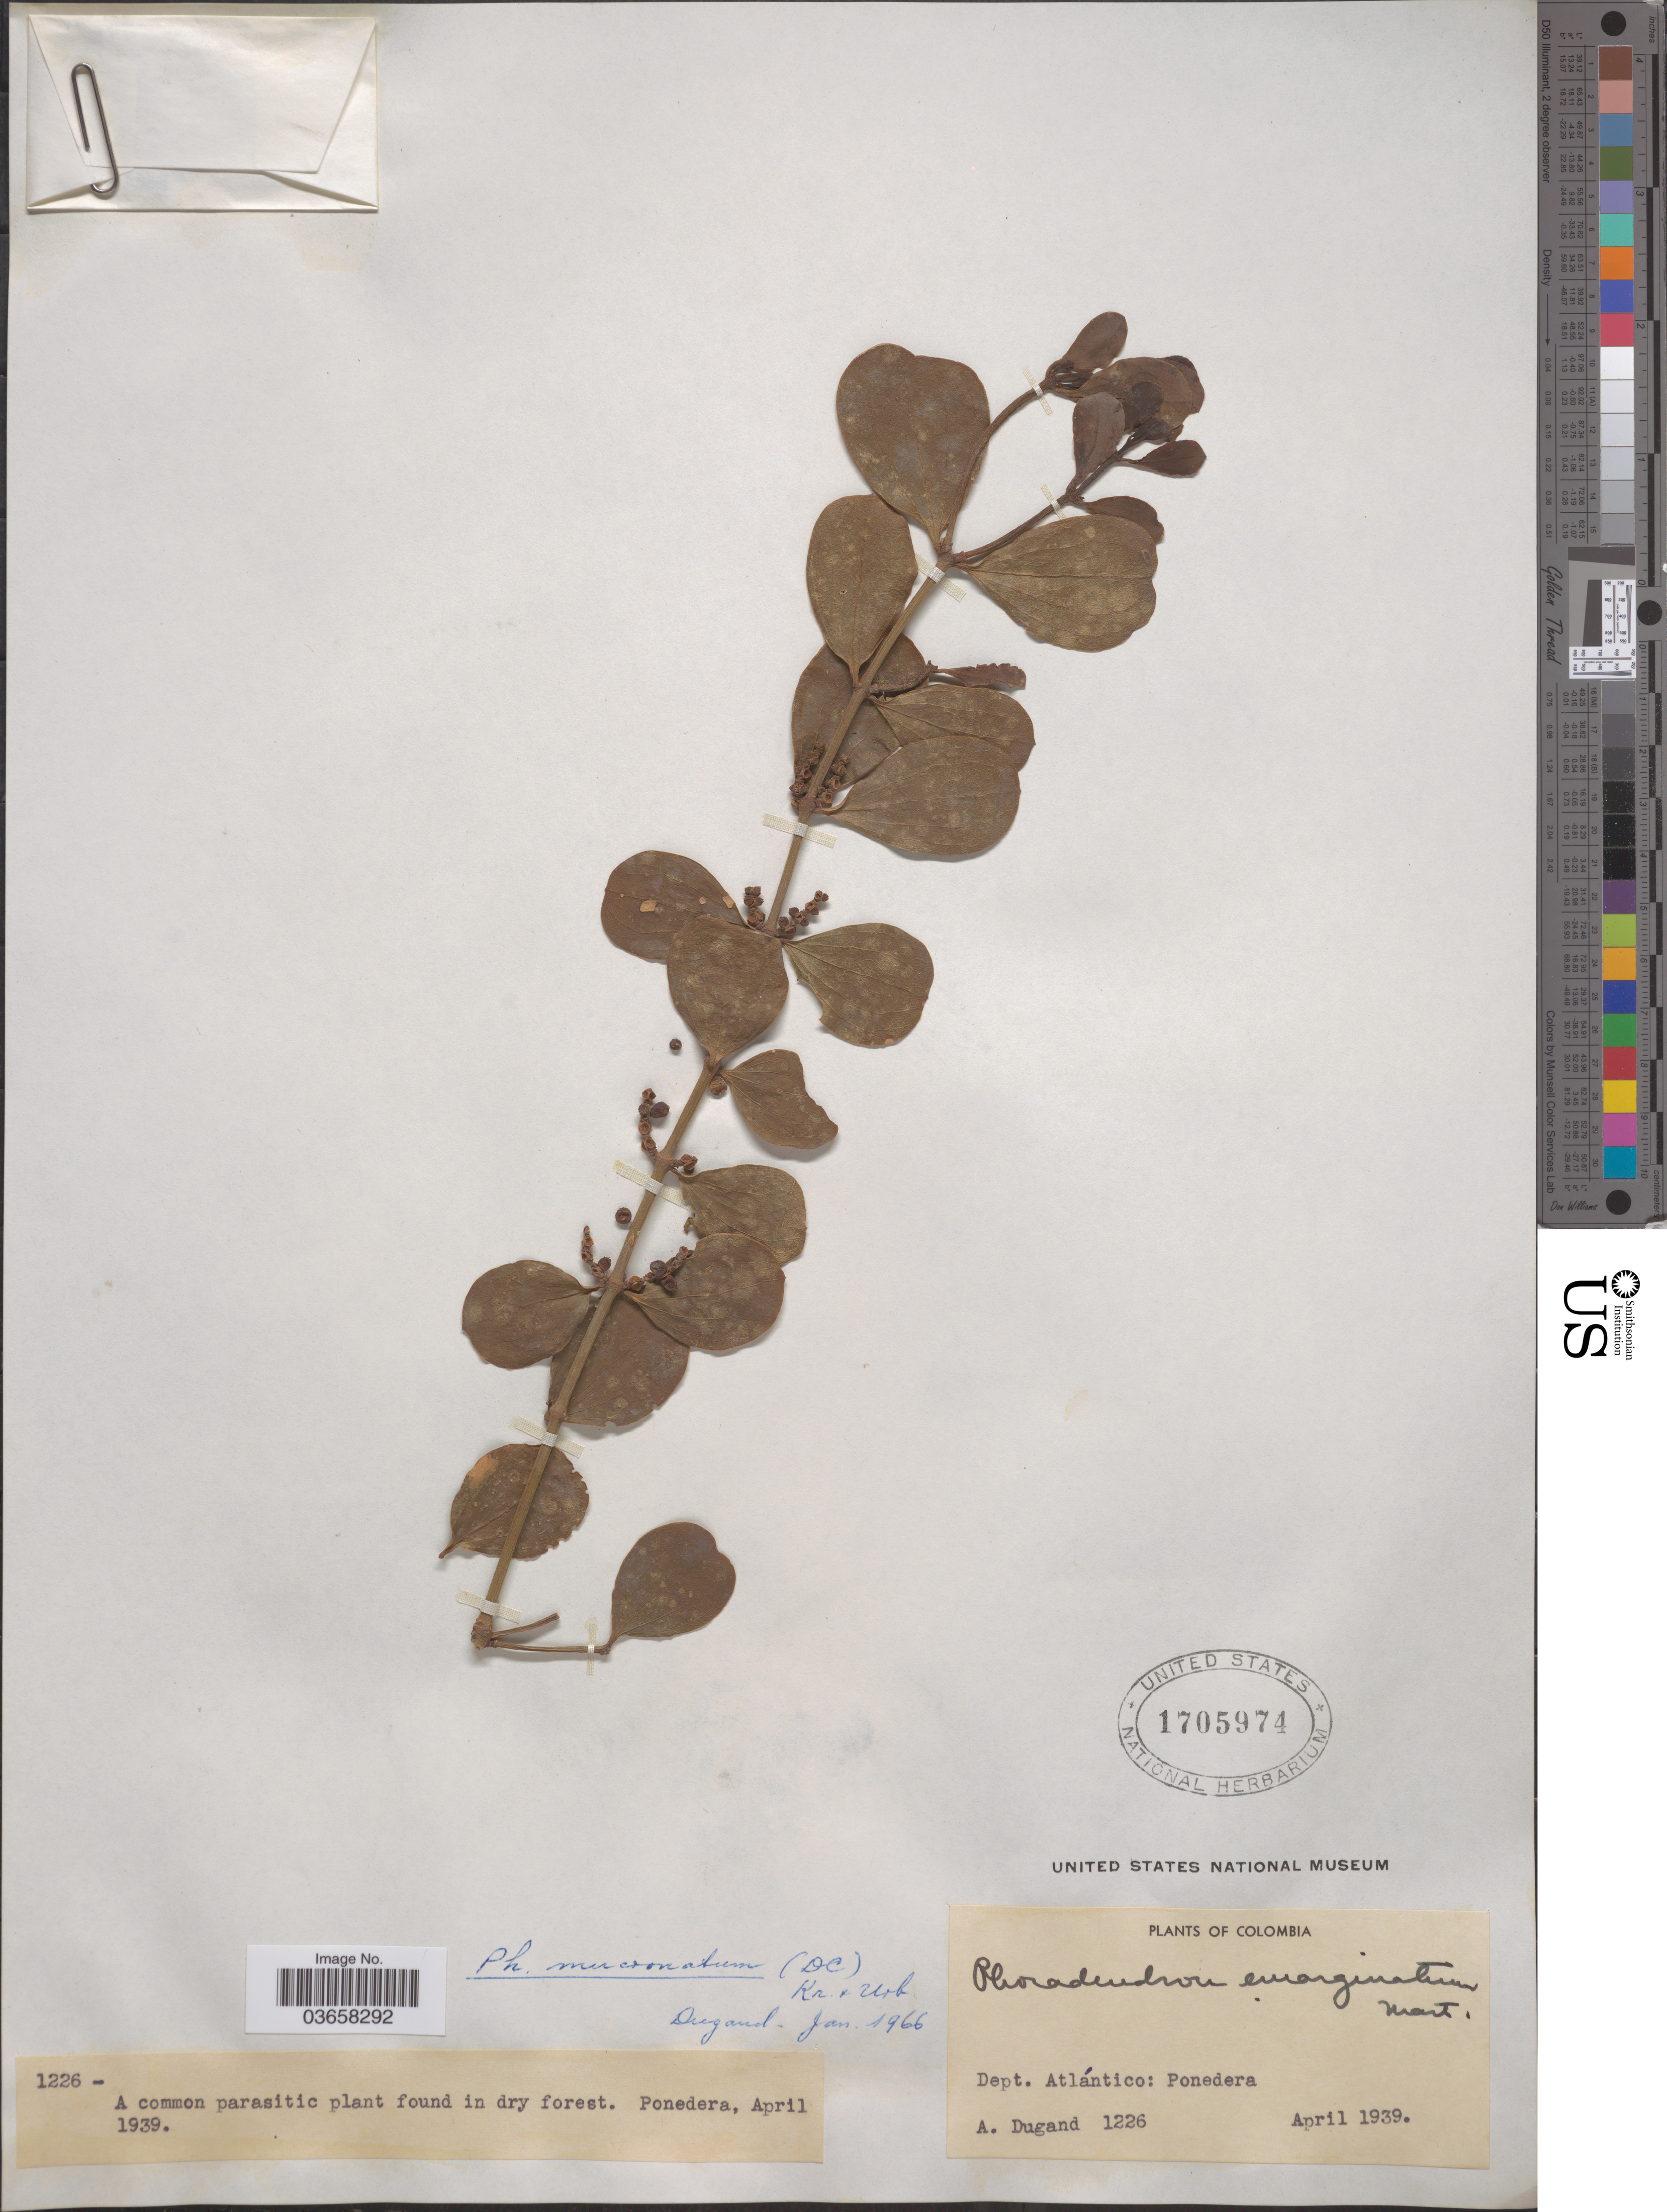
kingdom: Plantae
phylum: Tracheophyta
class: Magnoliopsida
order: Santalales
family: Viscaceae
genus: Phoradendron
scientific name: Phoradendron mucronatum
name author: (DC.) Krug & Urb.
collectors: A. Dugand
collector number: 1226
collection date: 1939-04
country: Colombia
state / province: Atlántico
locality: Dept. Atlántico: Ponedera.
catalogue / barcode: US 1705974